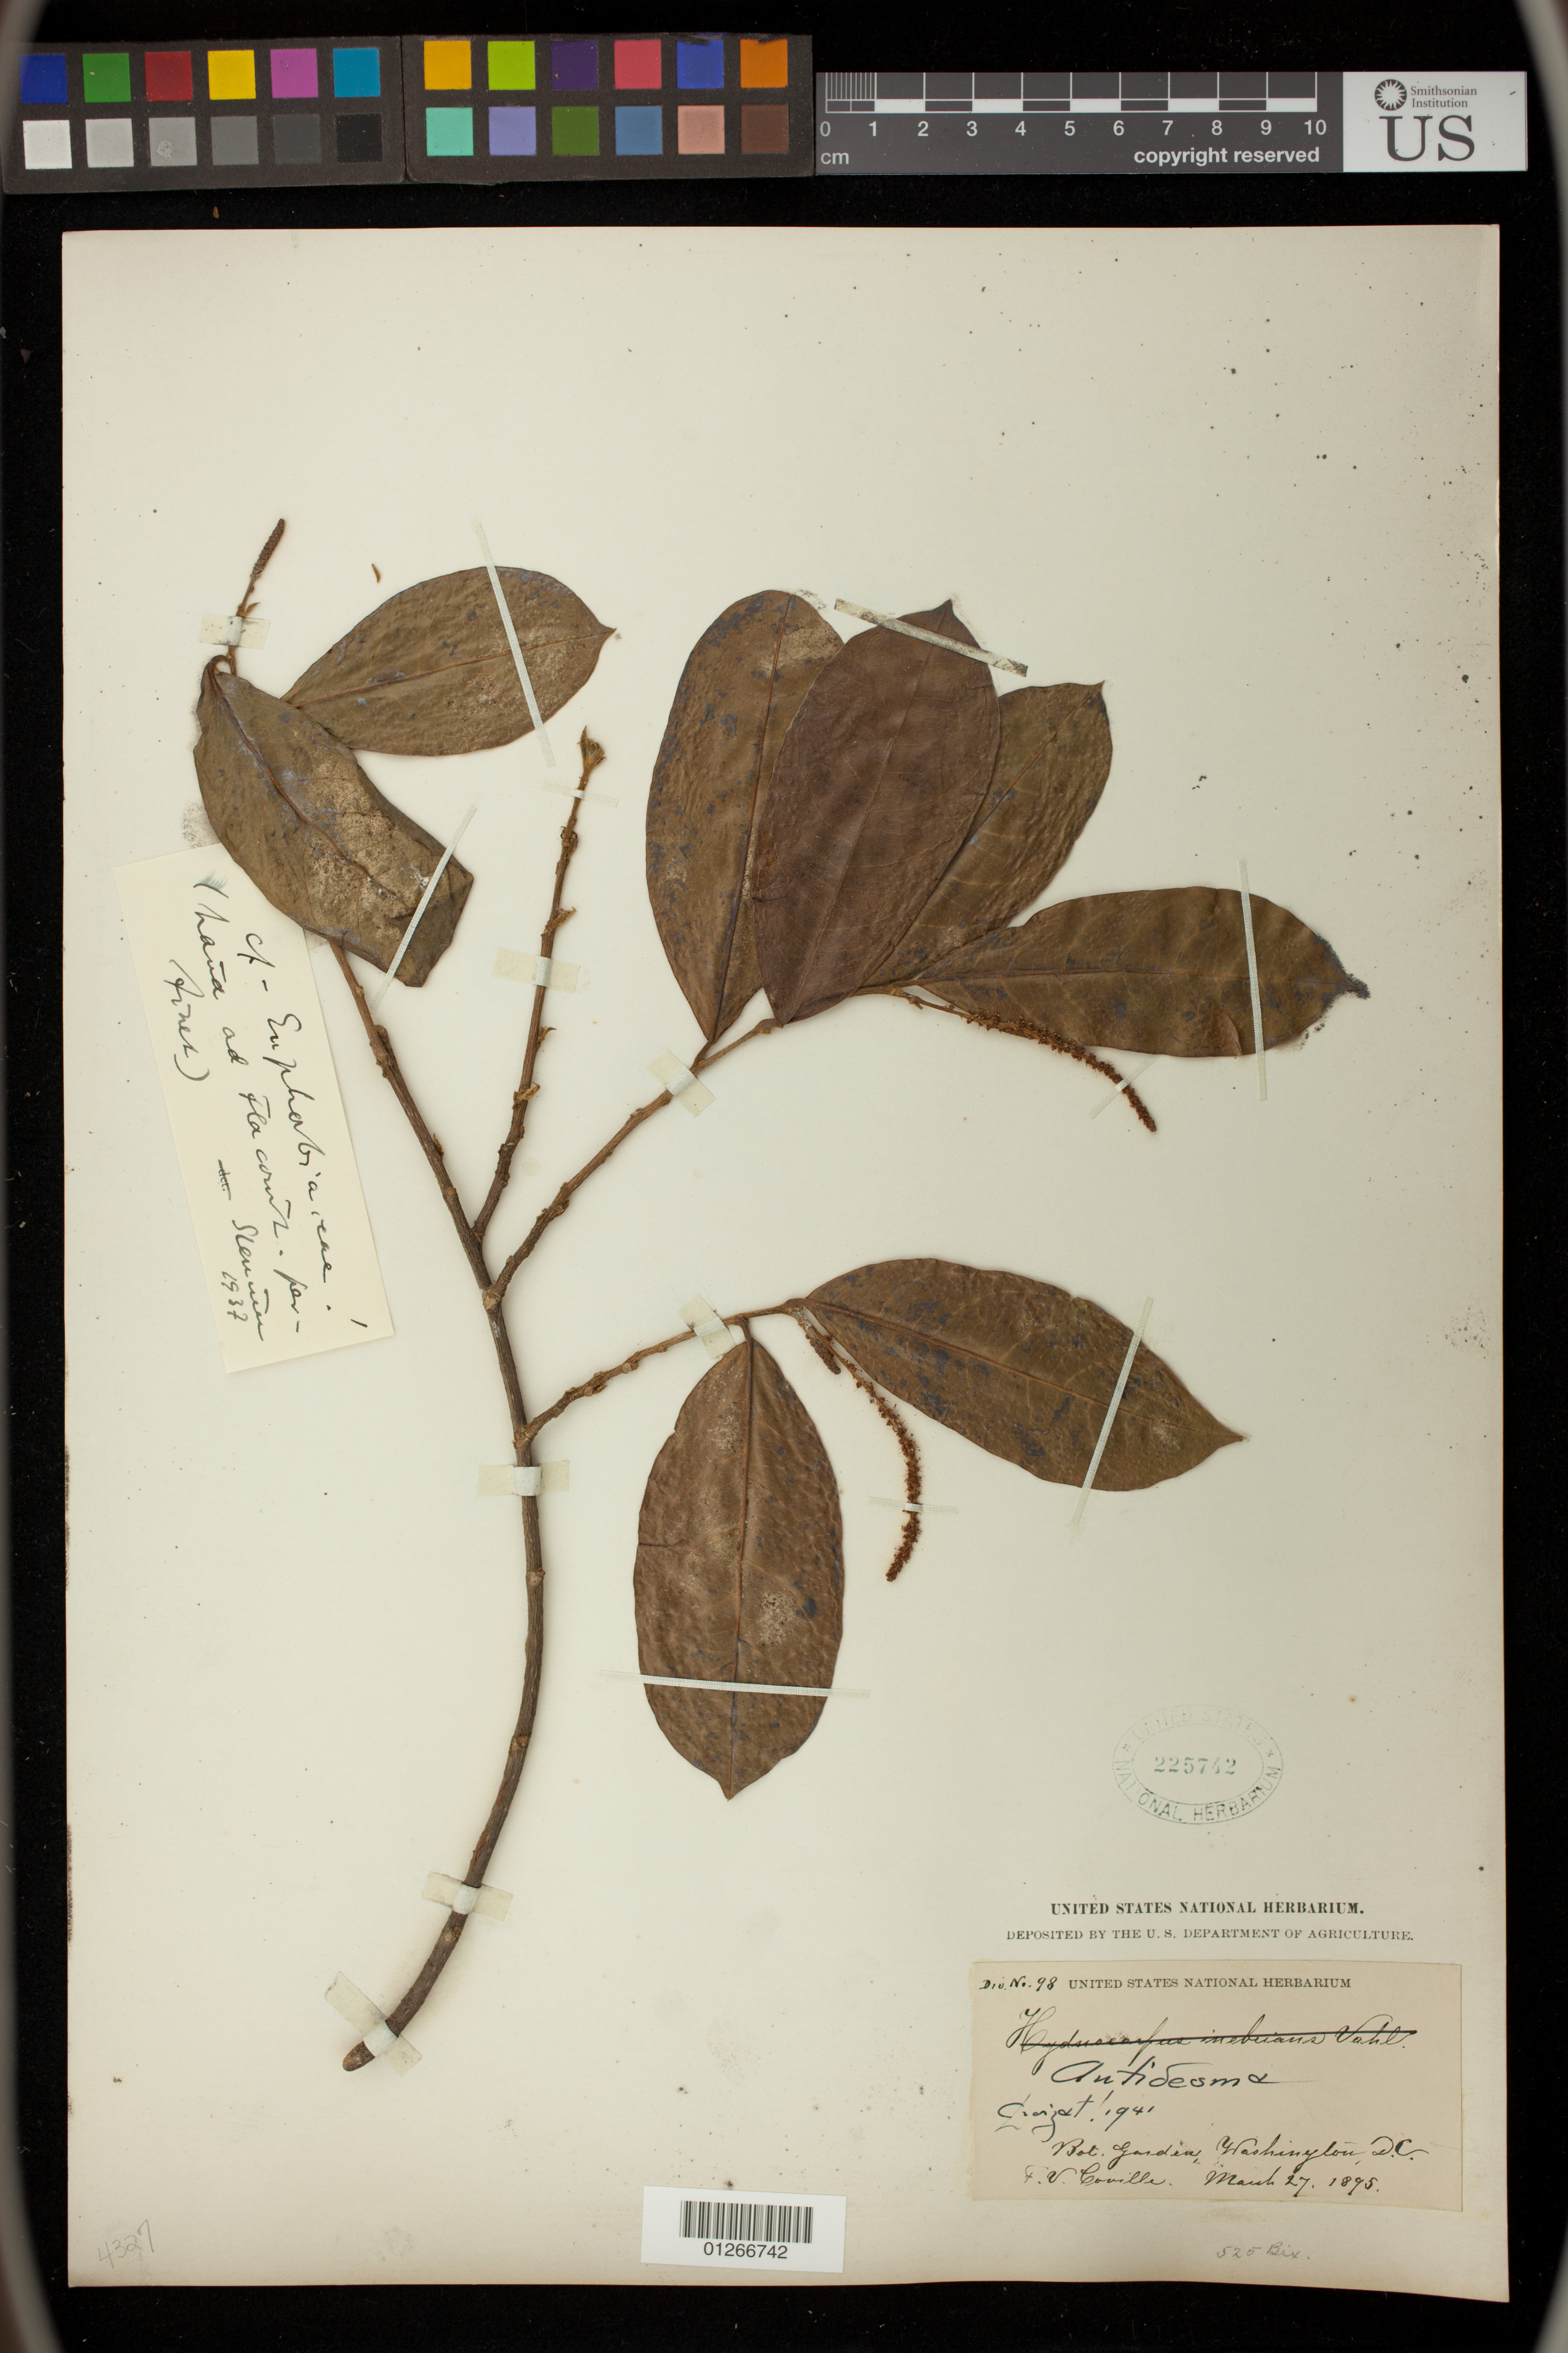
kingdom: Plantae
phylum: Tracheophyta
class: Magnoliopsida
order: Malpighiales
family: Phyllanthaceae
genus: Antidesma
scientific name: Antidesma sp.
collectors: F. V. Coville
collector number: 98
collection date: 1895-03-27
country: United States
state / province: District Of Columbia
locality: Bot. Garden, Washington, D.C.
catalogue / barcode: US 225742